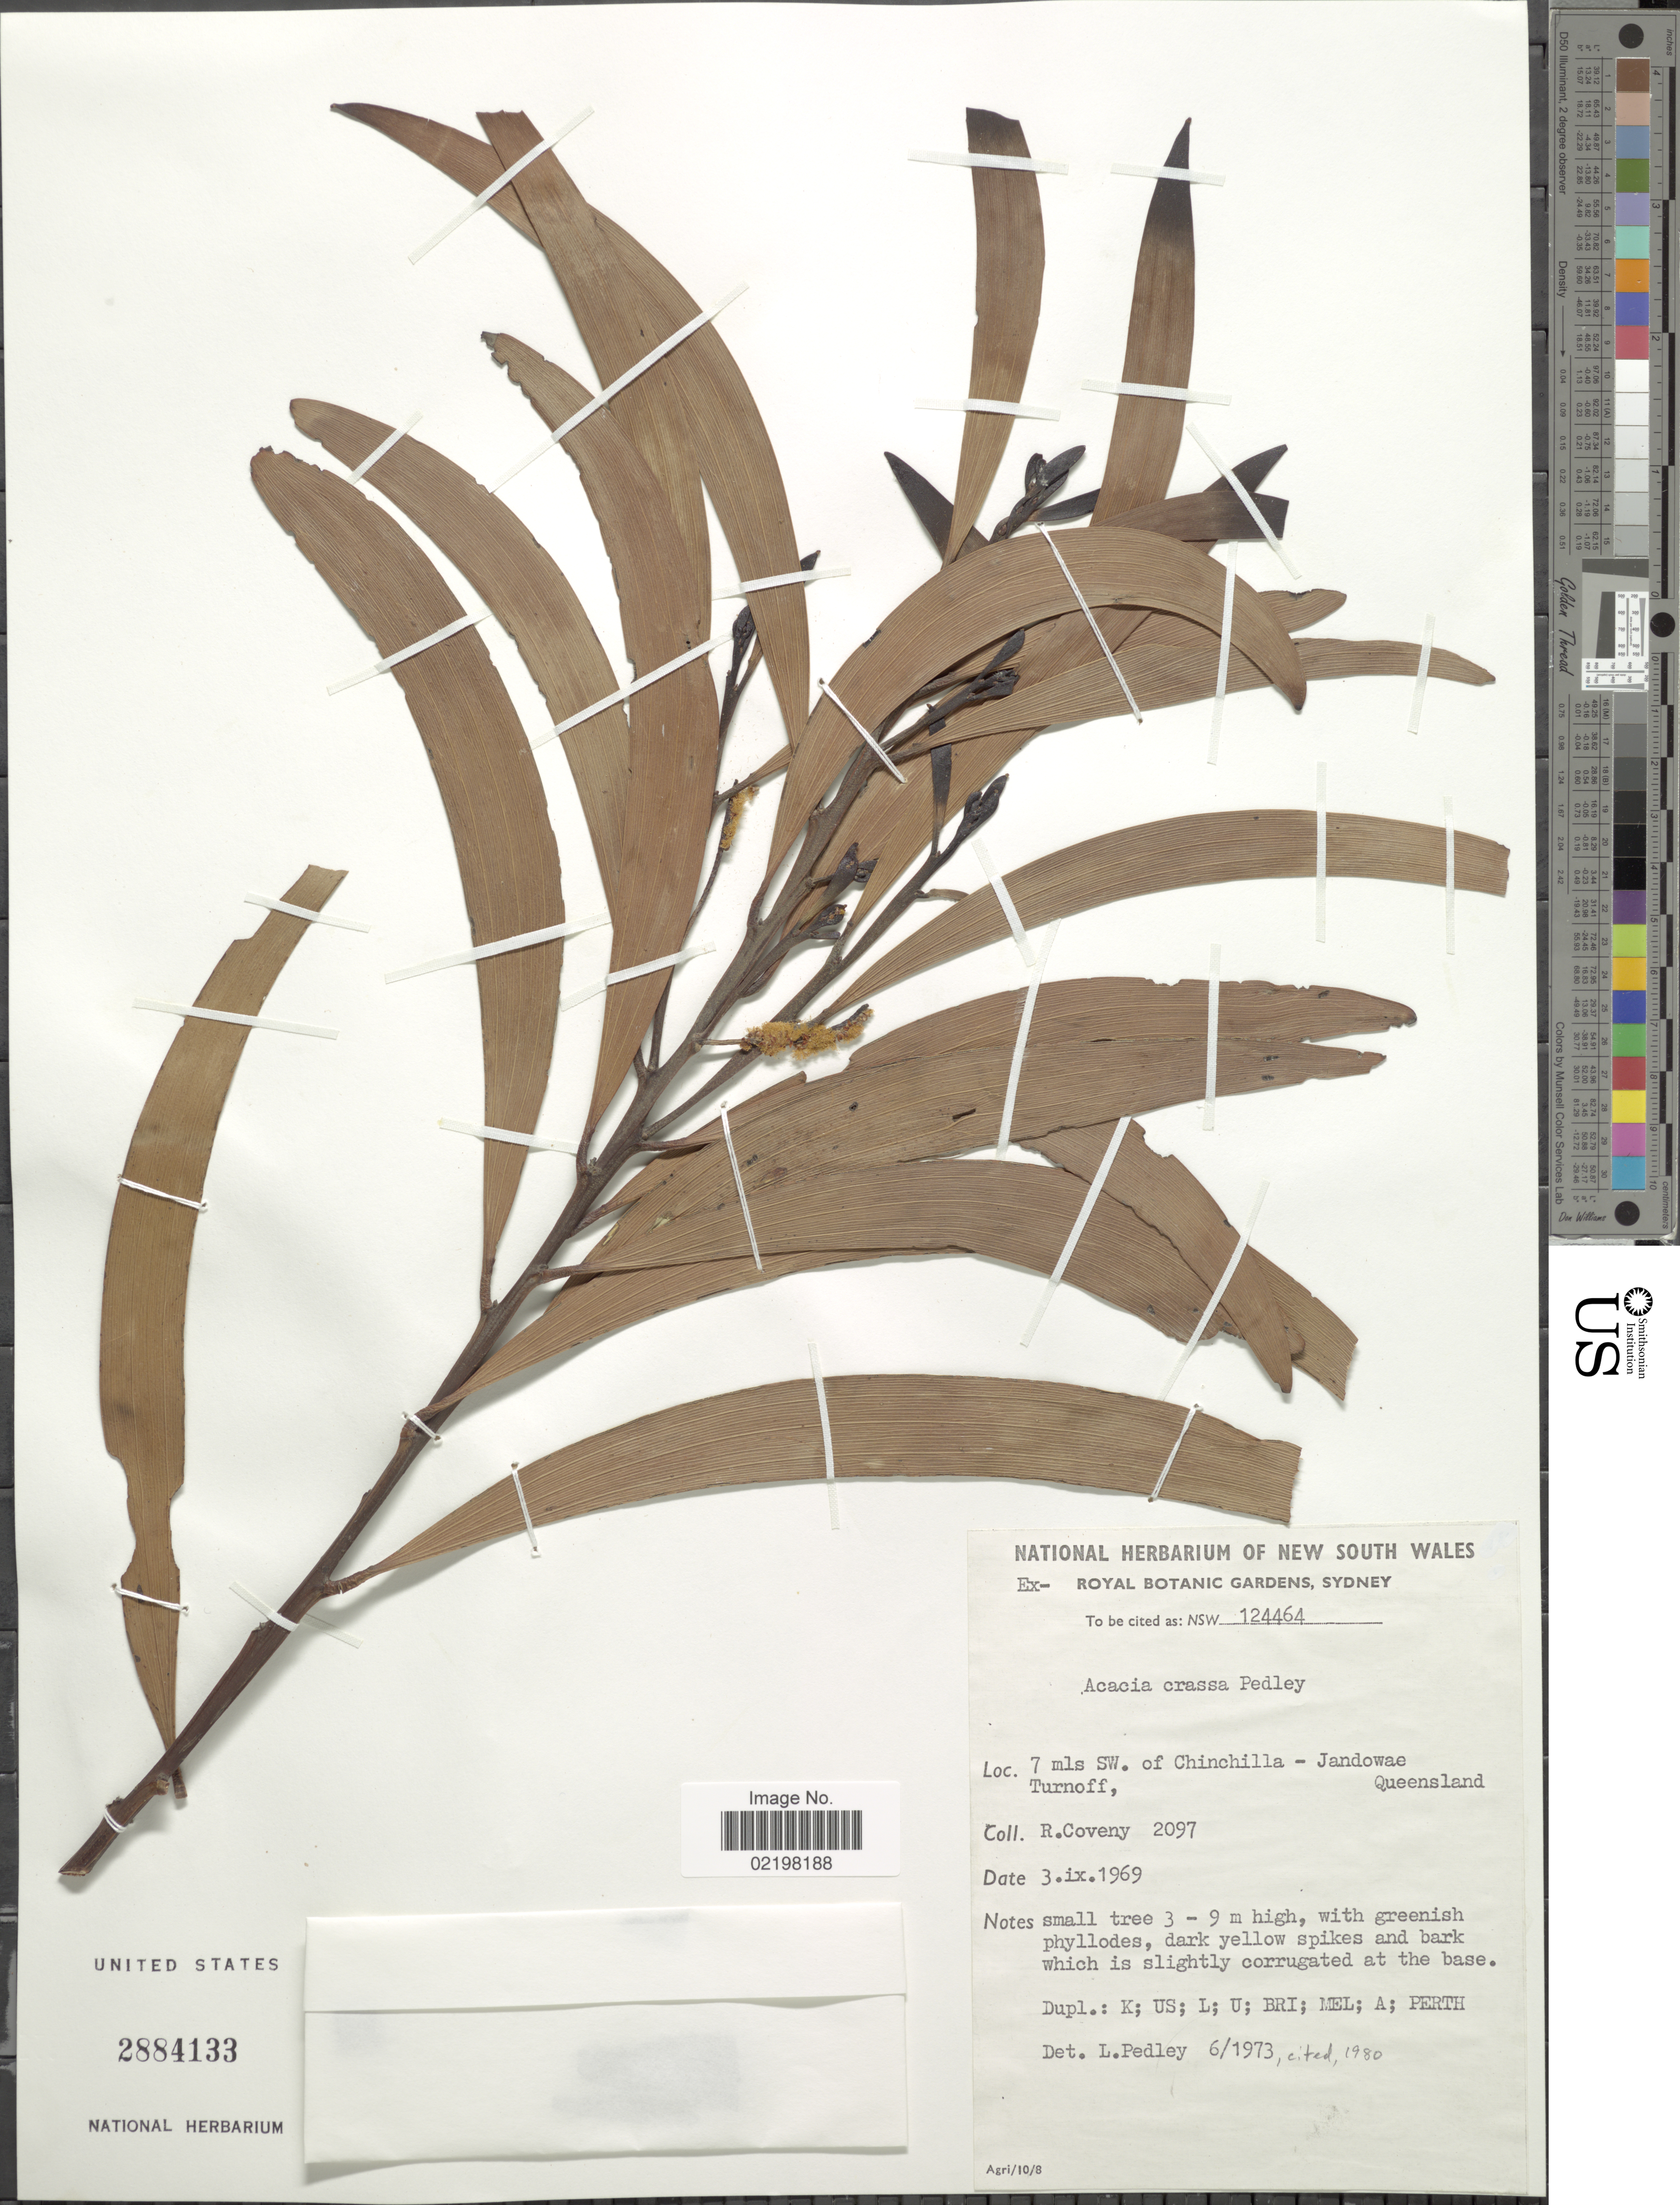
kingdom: Plantae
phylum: Tracheophyta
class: Magnoliopsida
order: Fabales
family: Fabaceae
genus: Acacia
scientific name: Acacia crassa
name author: Pedley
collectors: R. Coveny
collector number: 2097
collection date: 1969-09-30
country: Australia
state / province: Queensland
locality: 7 mls. SW. of Chinchilla - Jandowae Turnoff, Queensland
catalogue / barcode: US 2884133